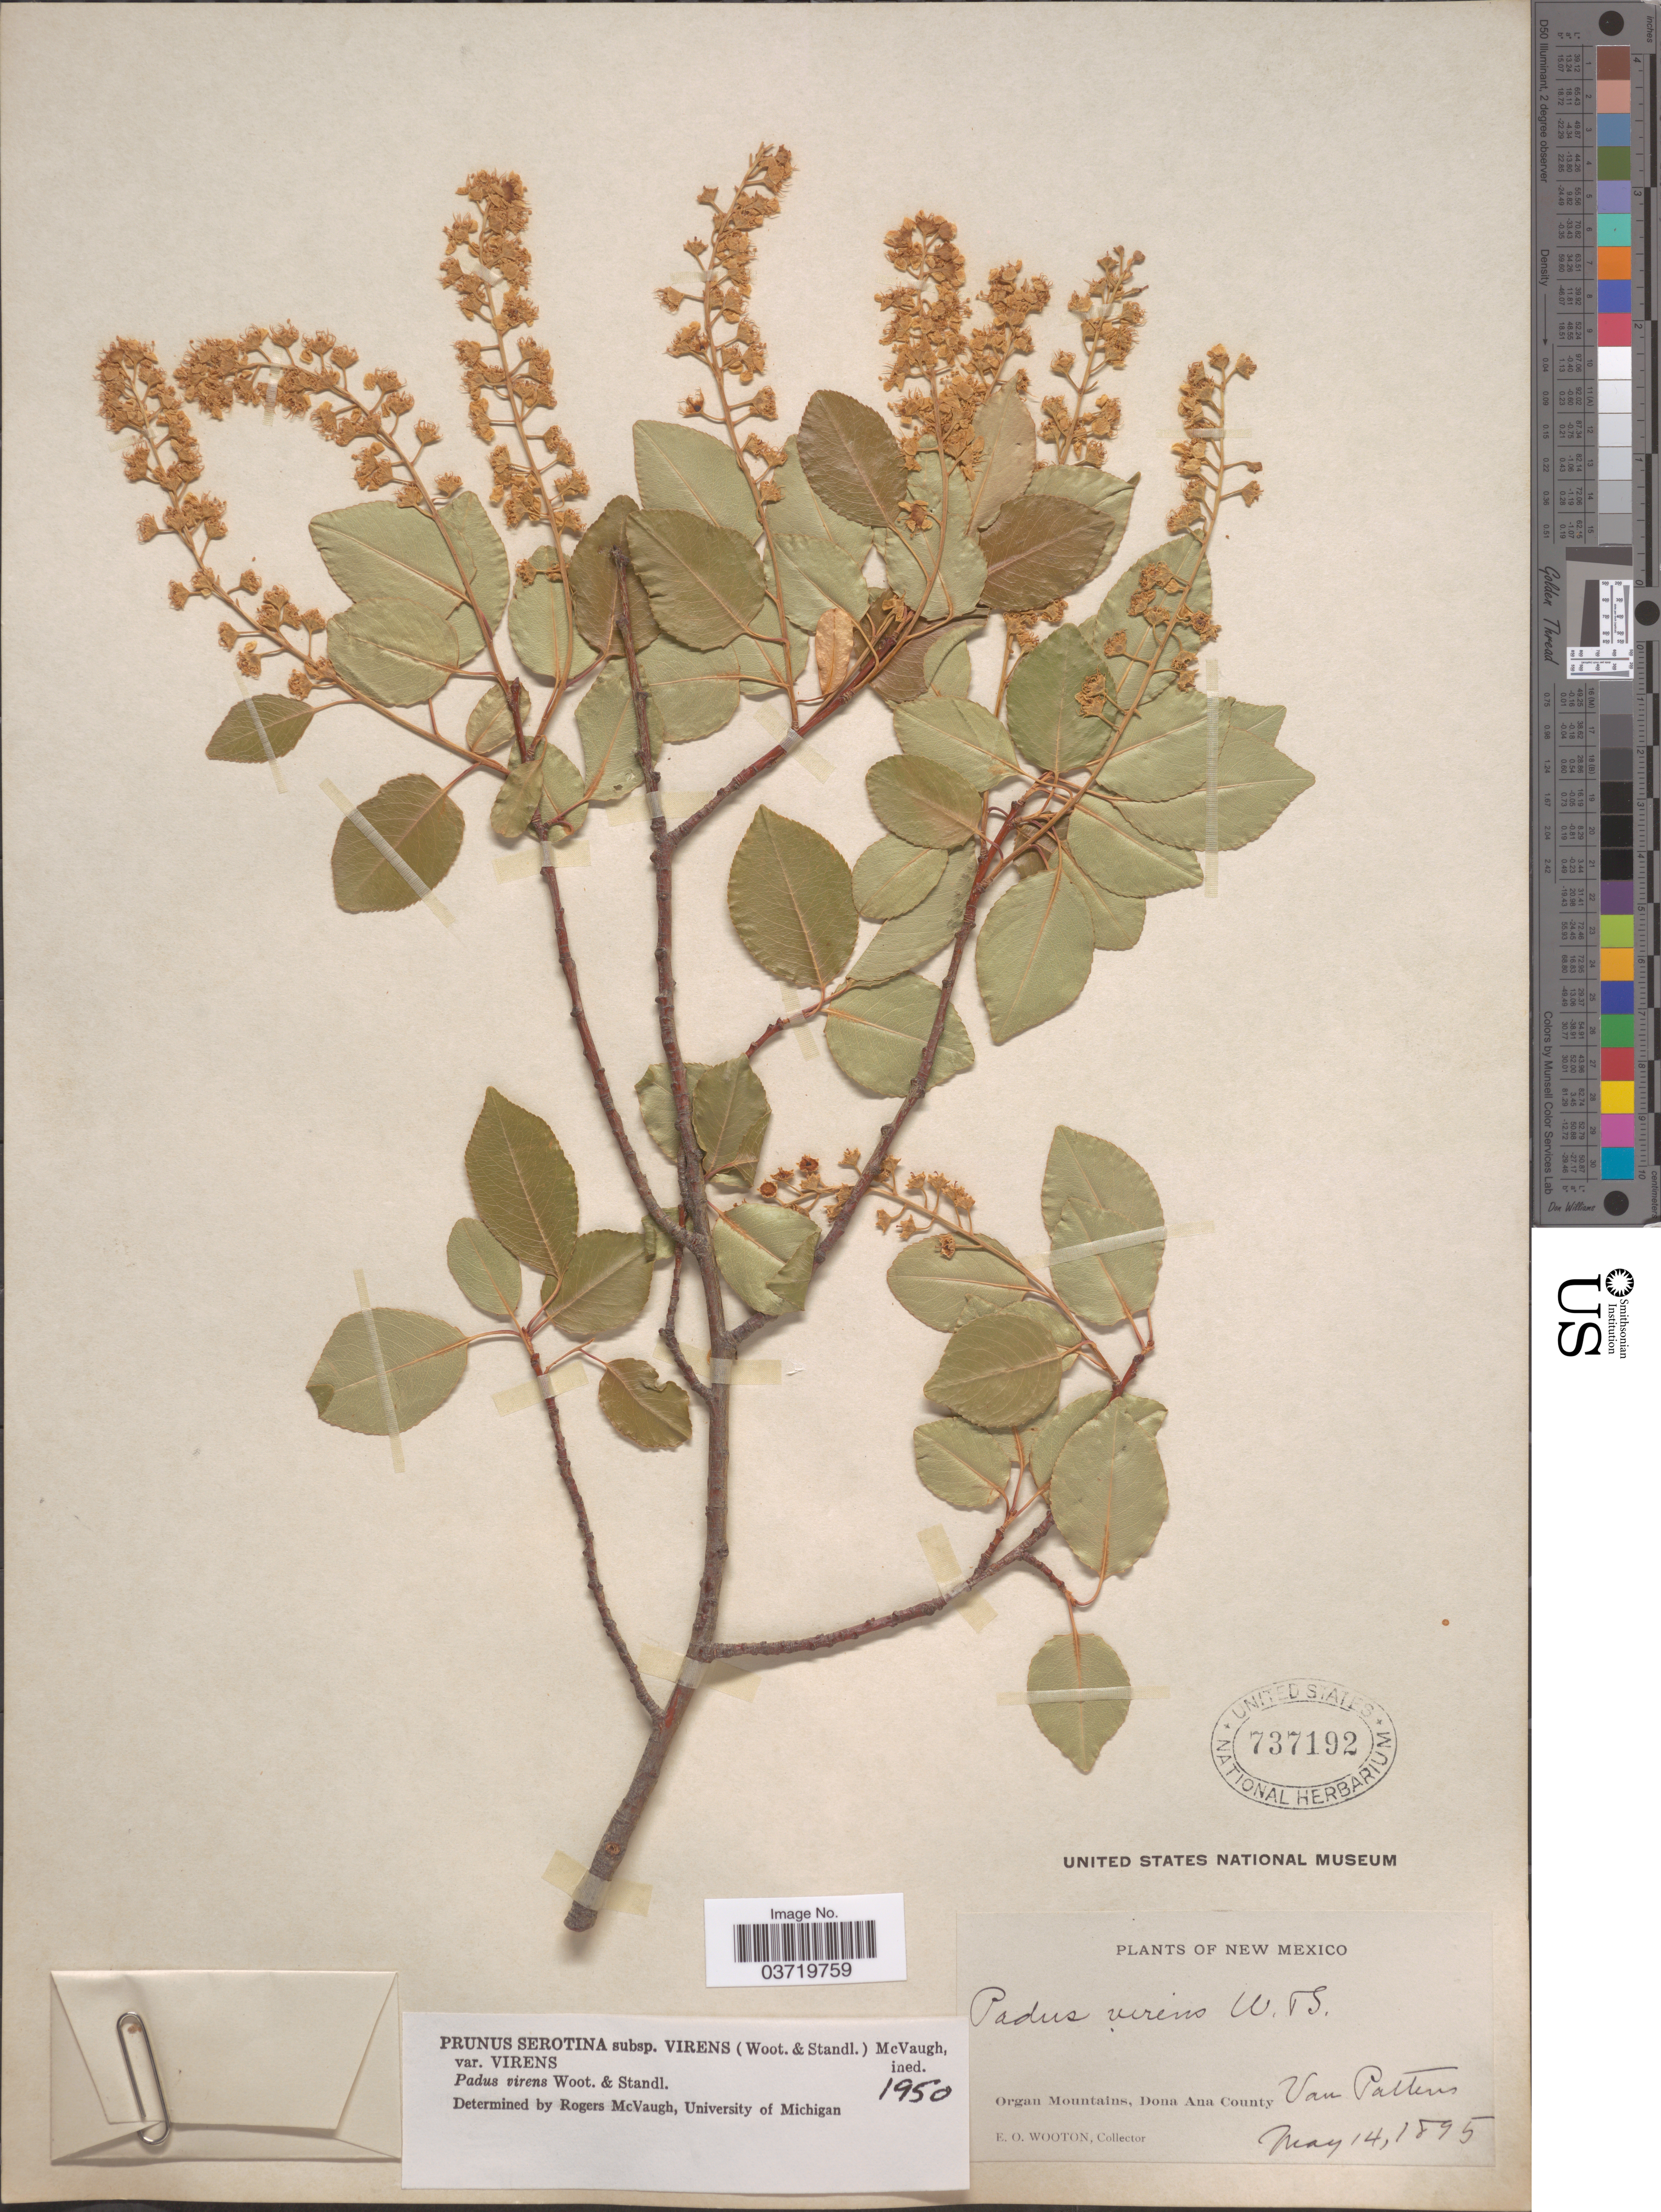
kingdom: Plantae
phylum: Tracheophyta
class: Magnoliopsida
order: Rosales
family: Rosaceae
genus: Prunus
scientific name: Prunus serotina var. rufula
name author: (Wooton & Standl.) McVaugh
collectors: E. O. Wooton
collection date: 1895-05-14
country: United States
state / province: New Mexico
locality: Organ Mountains, Dona Ana County. Van Pattens.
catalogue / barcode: US 737192